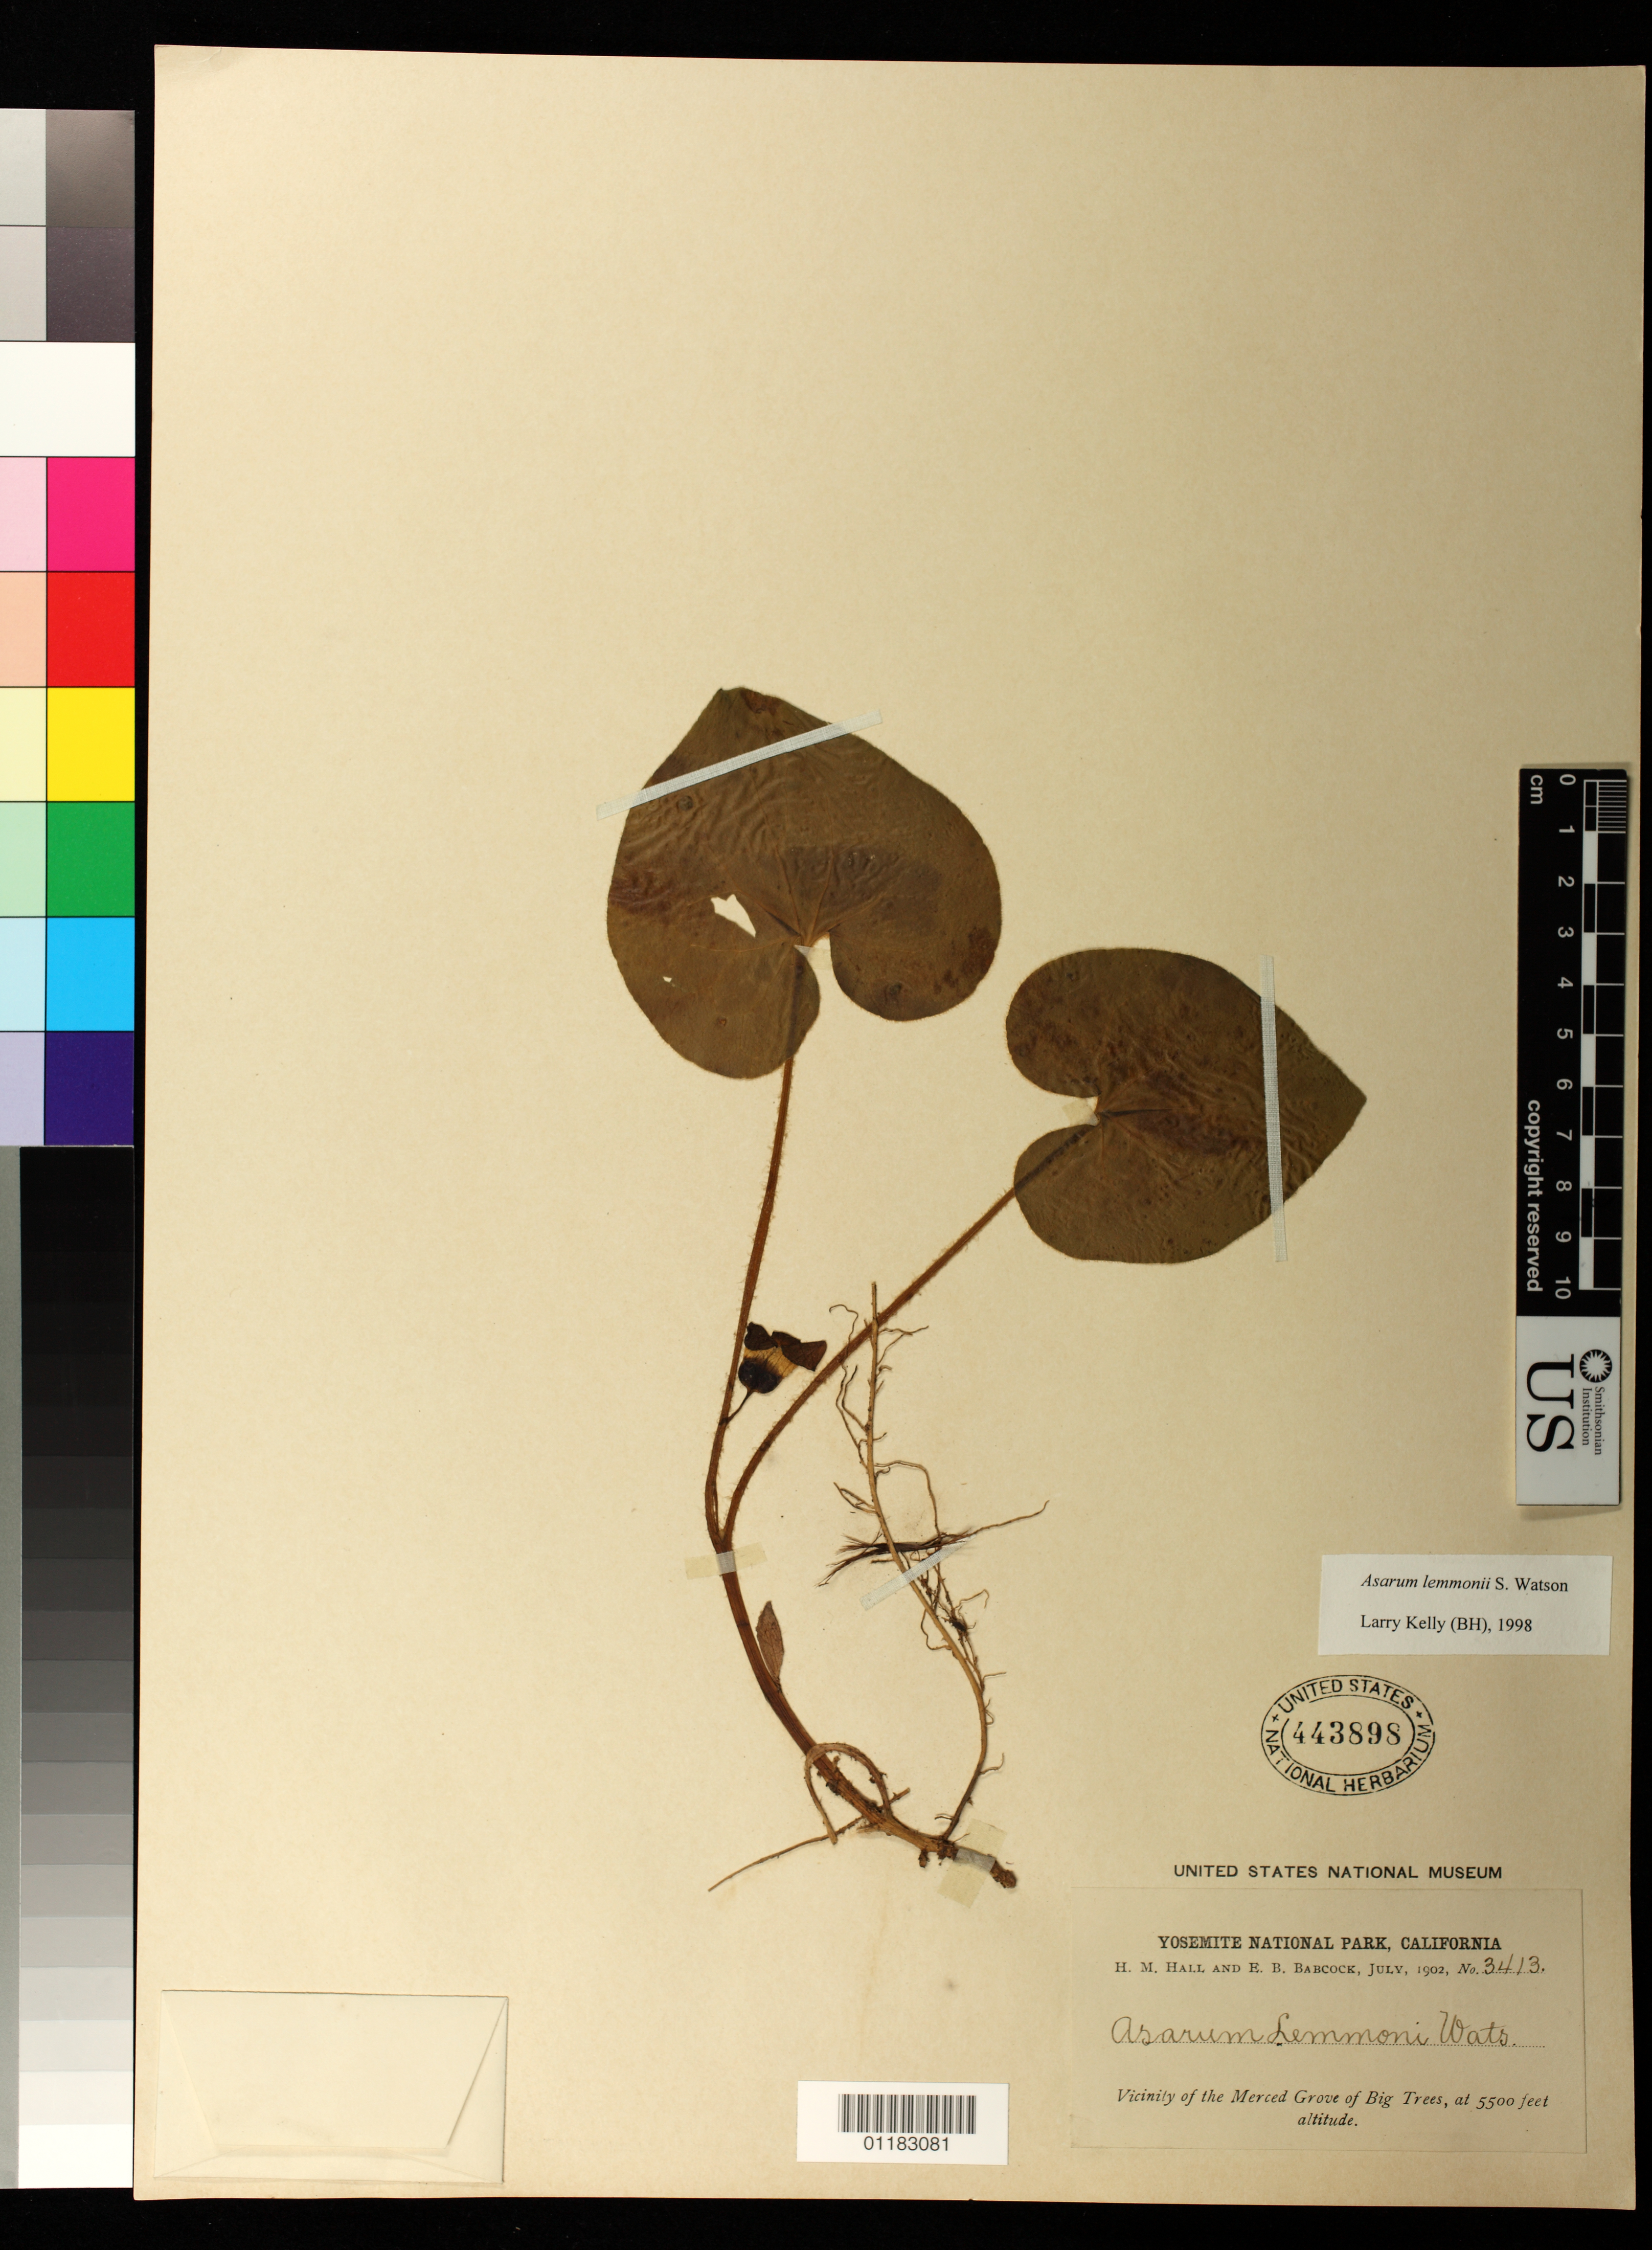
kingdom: Plantae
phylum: Tracheophyta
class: Magnoliopsida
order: Piperales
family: Aristolochiaceae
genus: Asarum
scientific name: Asarum lemmonii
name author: S. Watson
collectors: H. M. Hall & E. B. Babcock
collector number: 3413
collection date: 1902-07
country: United States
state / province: California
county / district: Mariposa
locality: Vicinity of the Merced Grove of Big Trees, Mariposa County.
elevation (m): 1676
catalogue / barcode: US 443898